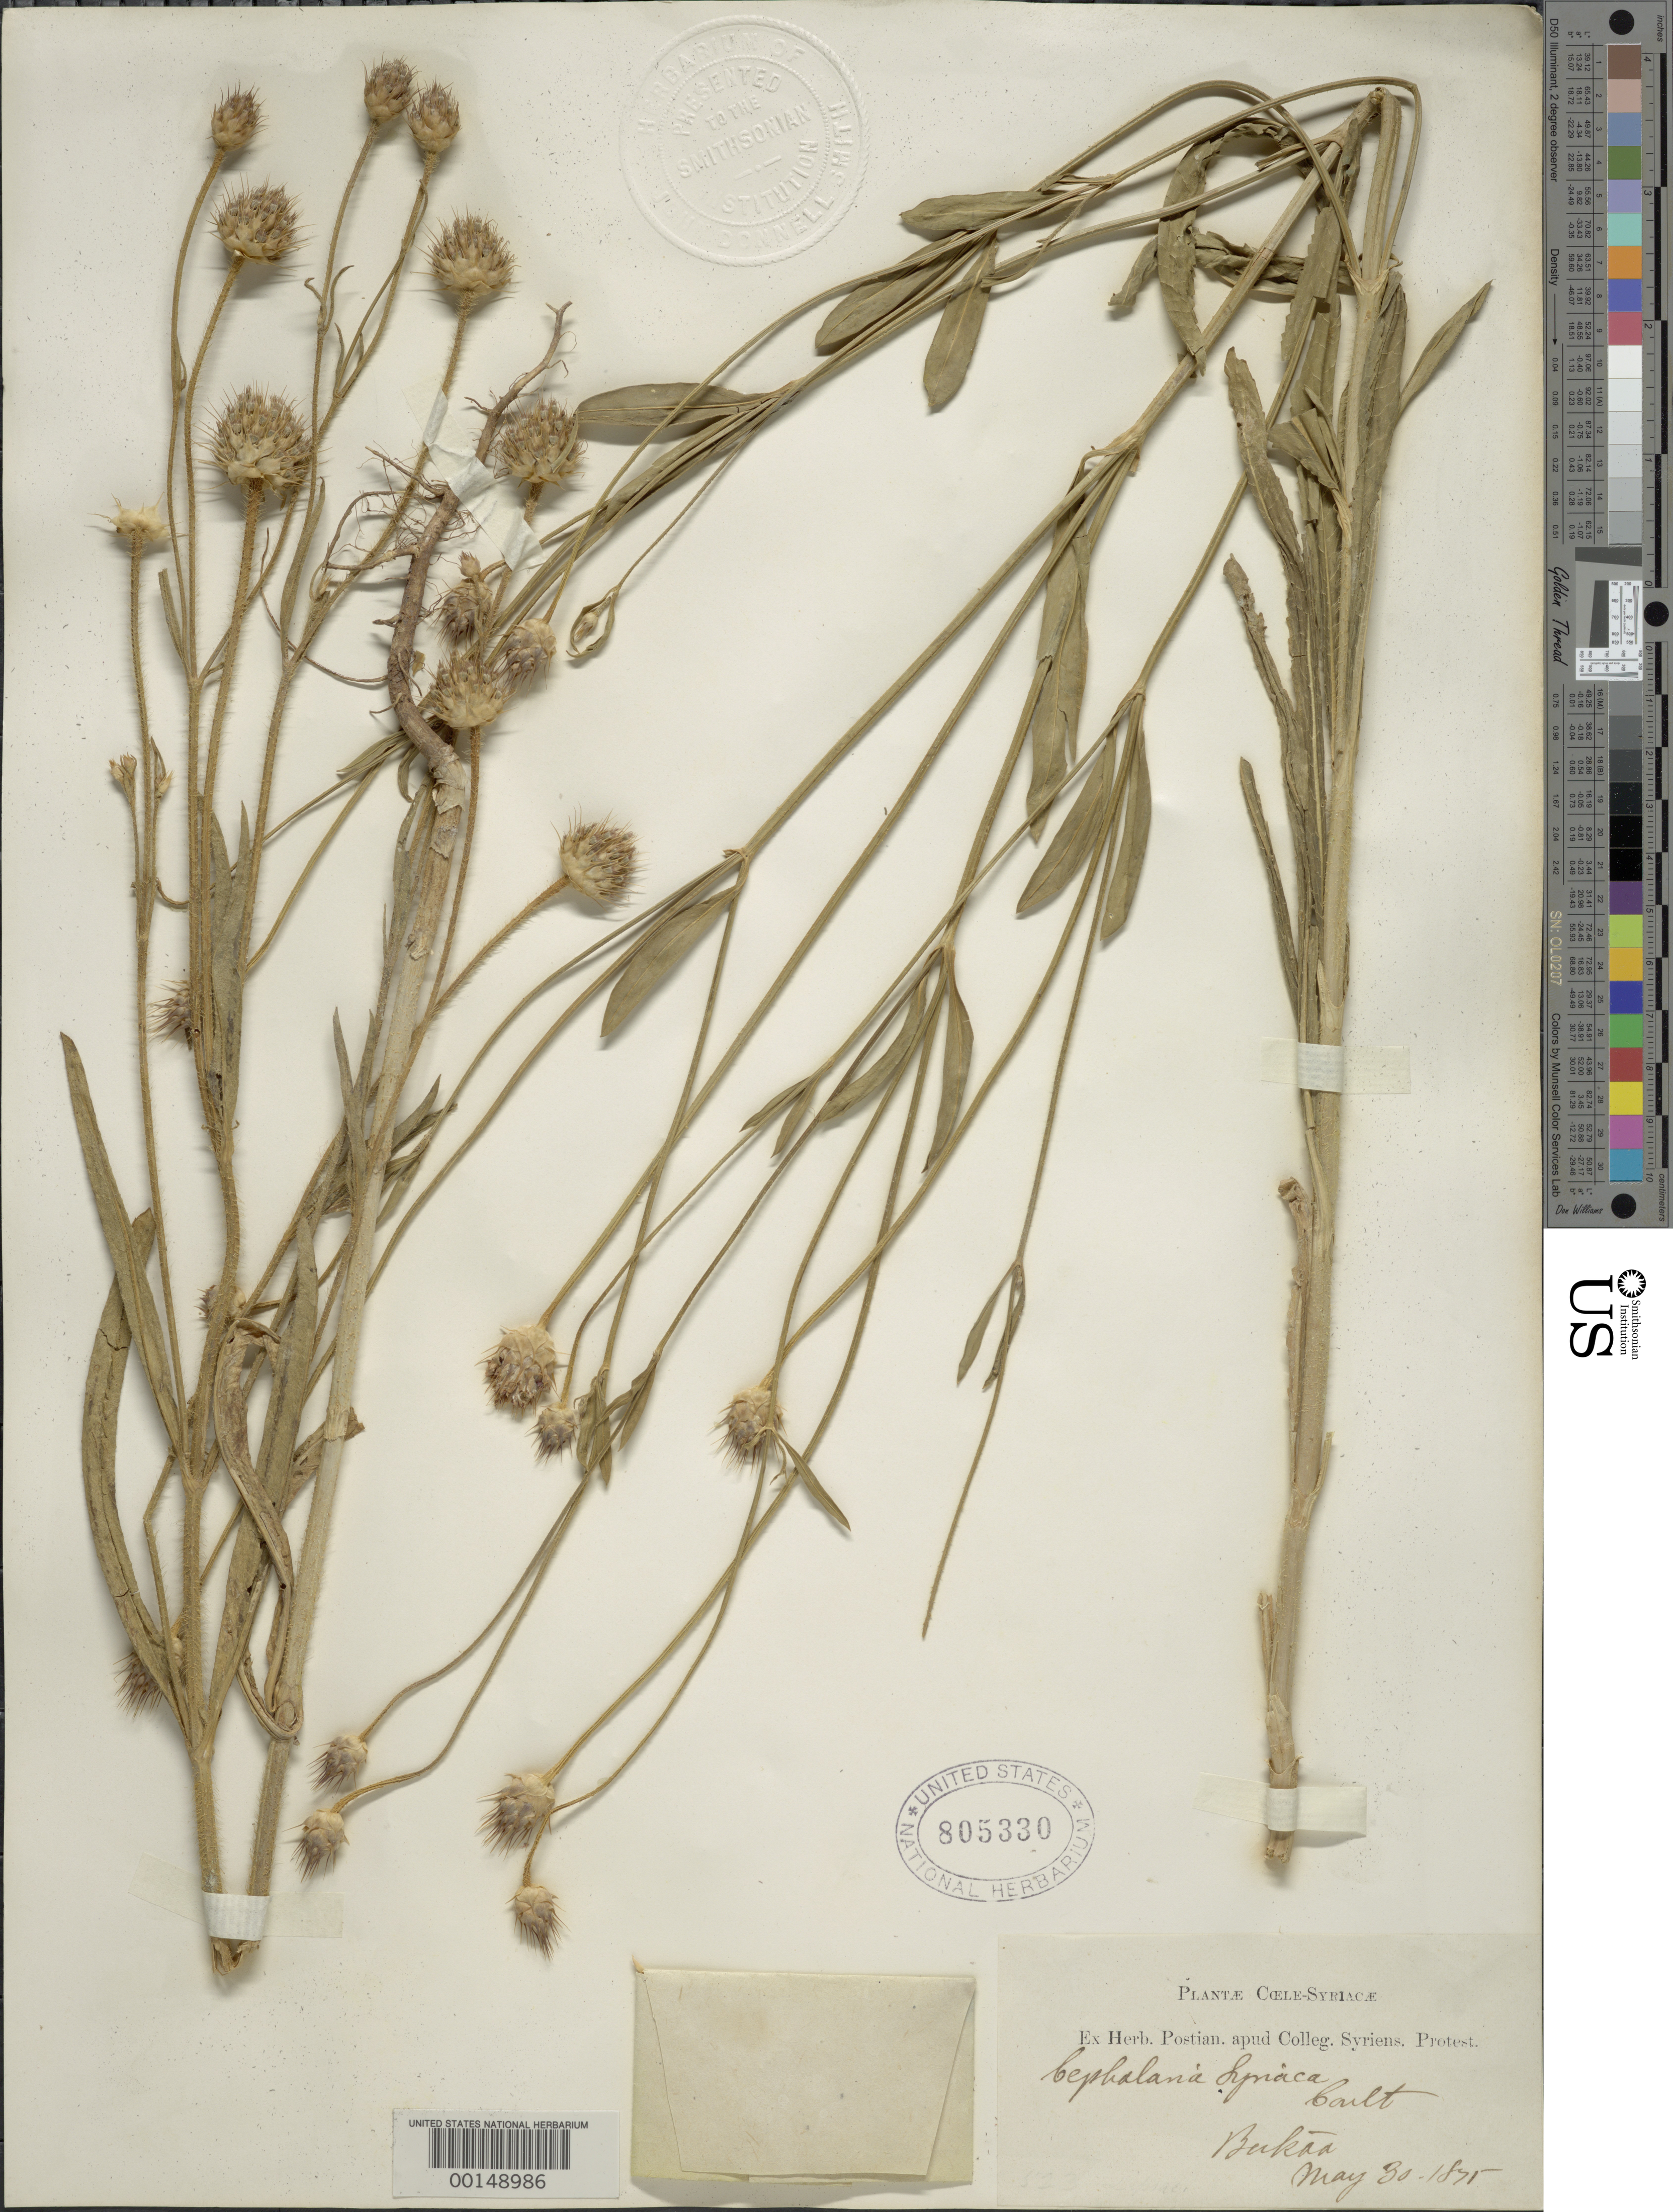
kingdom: Plantae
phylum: Tracheophyta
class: Magnoliopsida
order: Dipsacales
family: Caprifoliaceae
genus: Cephalaria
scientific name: Cephalaria syriaca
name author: Schrad.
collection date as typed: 30 May 1875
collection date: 1875-05-30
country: Syria (?)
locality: Bukaa. [Country: Israel? Province: HaZafon?]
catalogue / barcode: US 805330